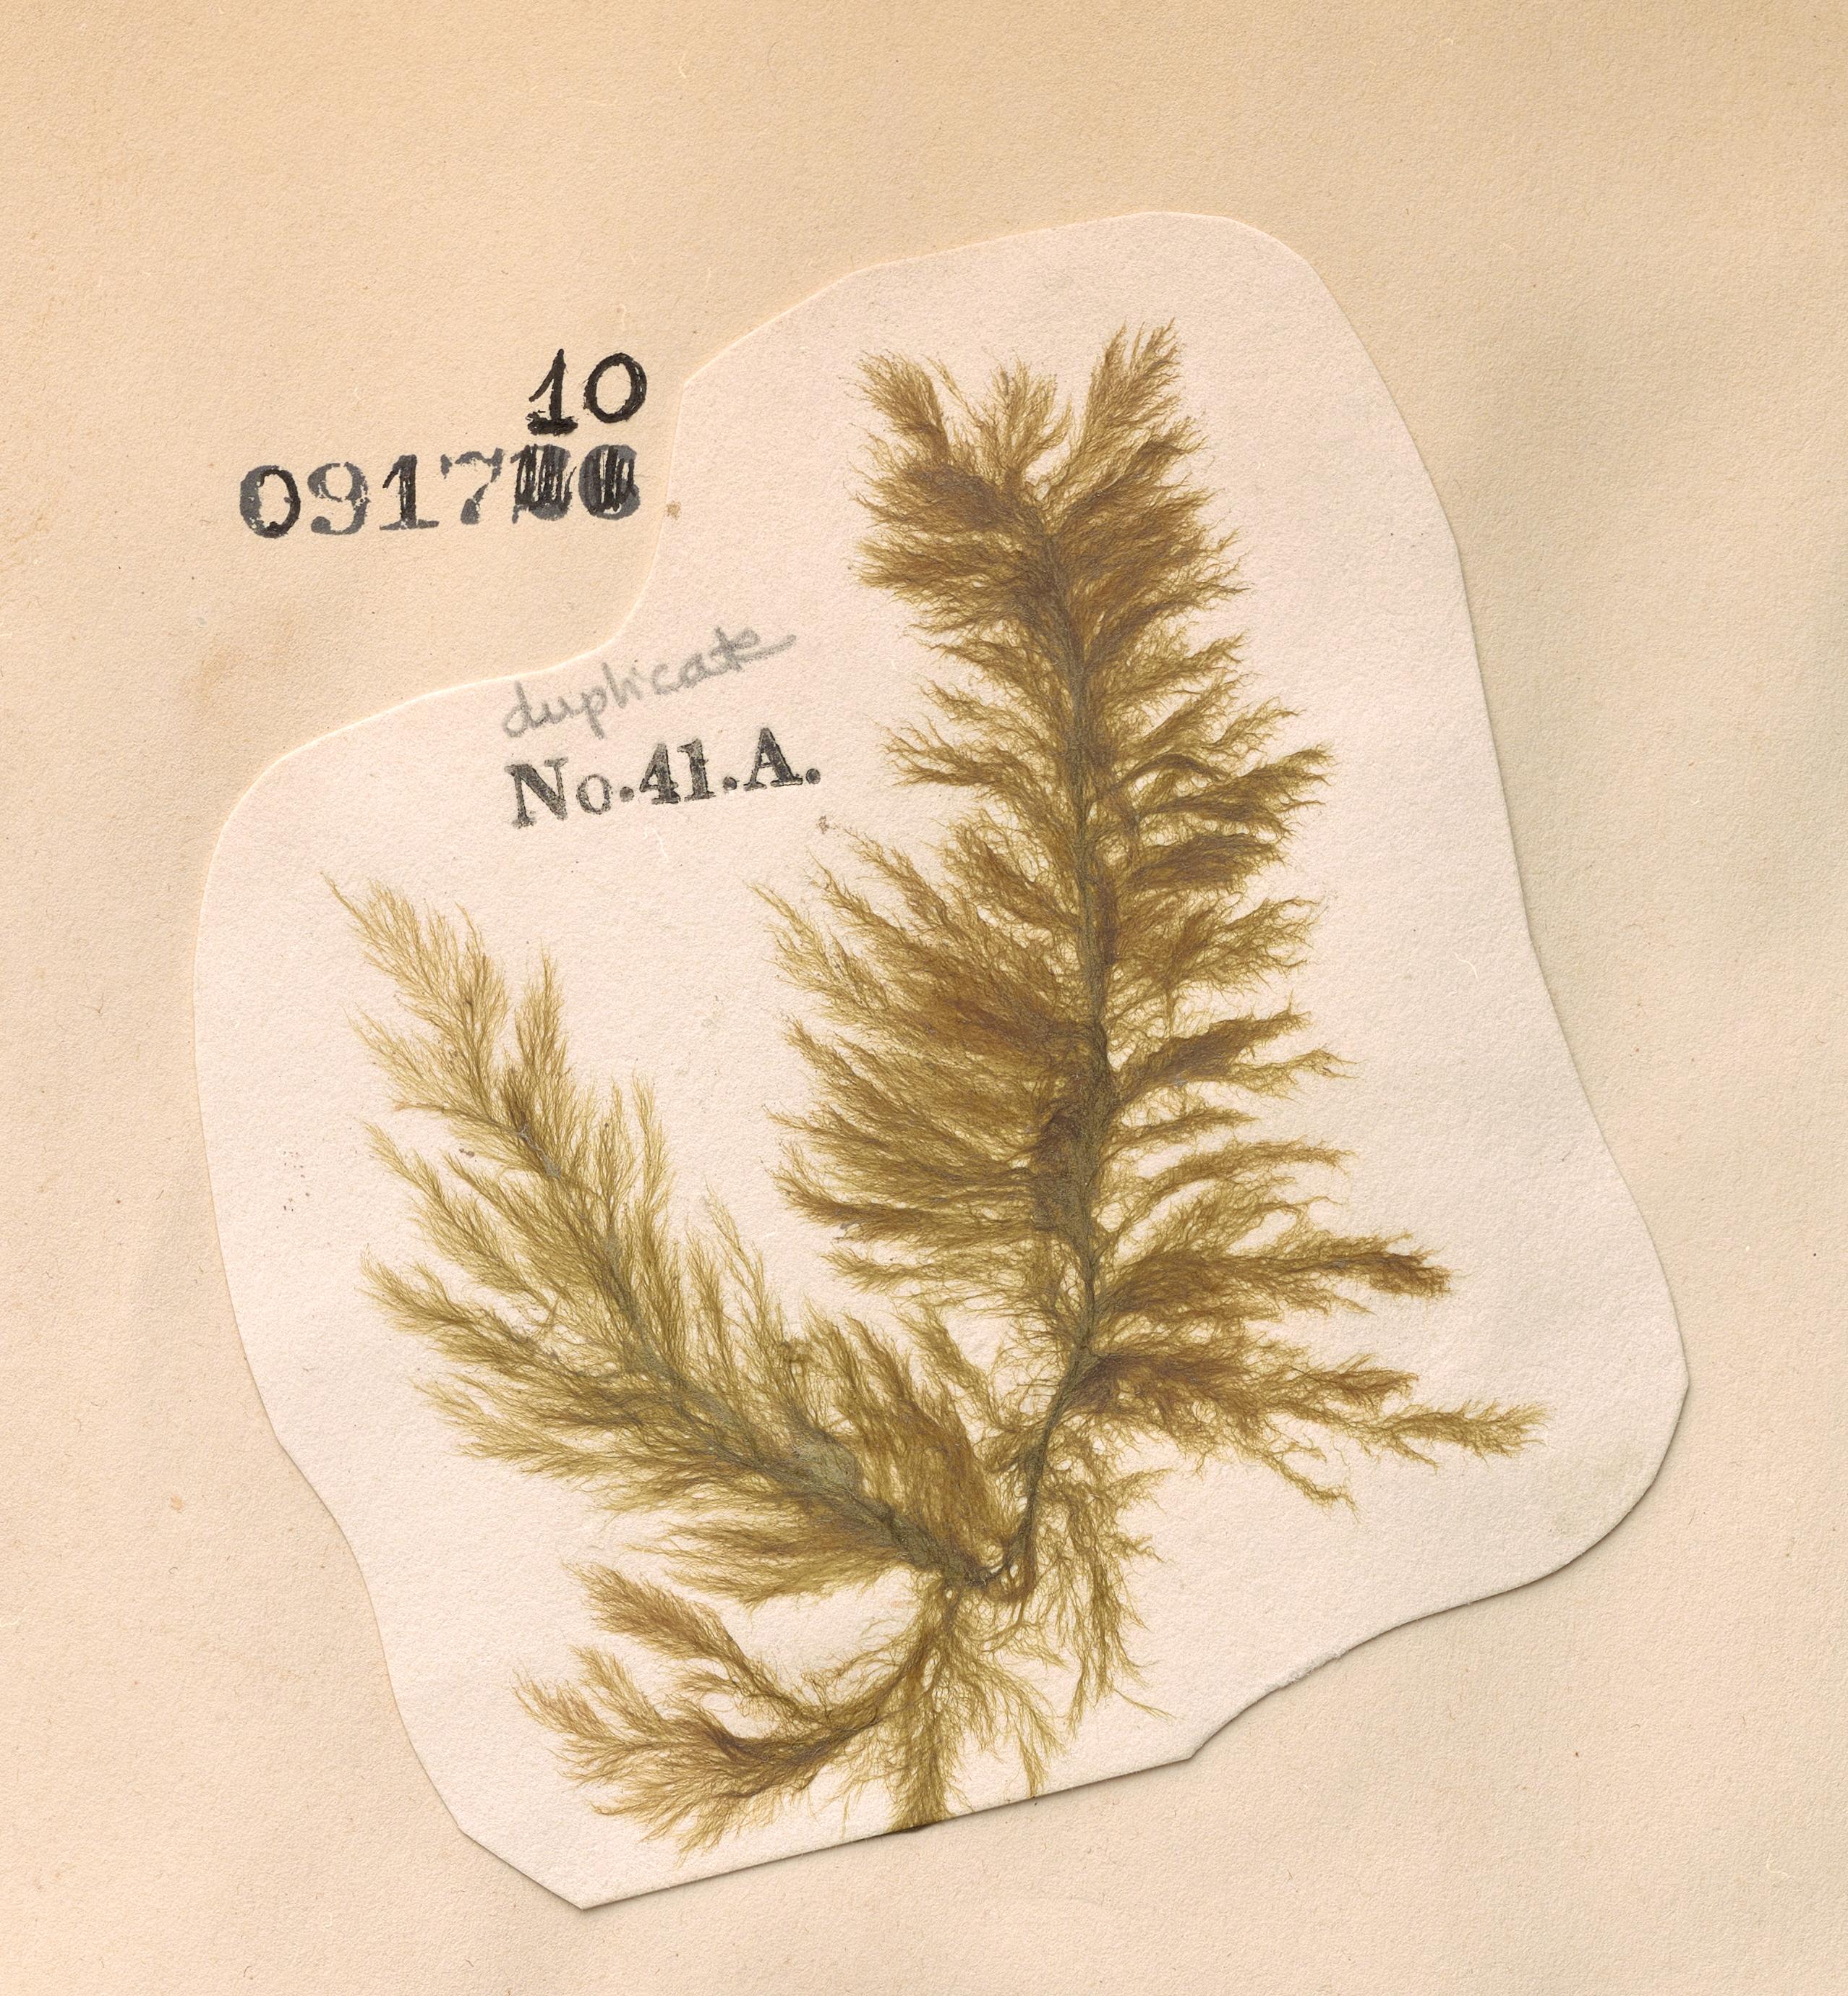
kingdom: Chromista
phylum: Ochrophyta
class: Phaeophyceae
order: Ectocarpales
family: Acinetosporaceae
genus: Pylaiella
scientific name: Pylaiella littoralis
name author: (L.) Kjellman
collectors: C. Durant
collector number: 41a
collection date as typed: Sum 1850 AND -- Fal 1850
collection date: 1850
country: United States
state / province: New York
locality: New York Bay and New York Harbor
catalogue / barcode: US 91710